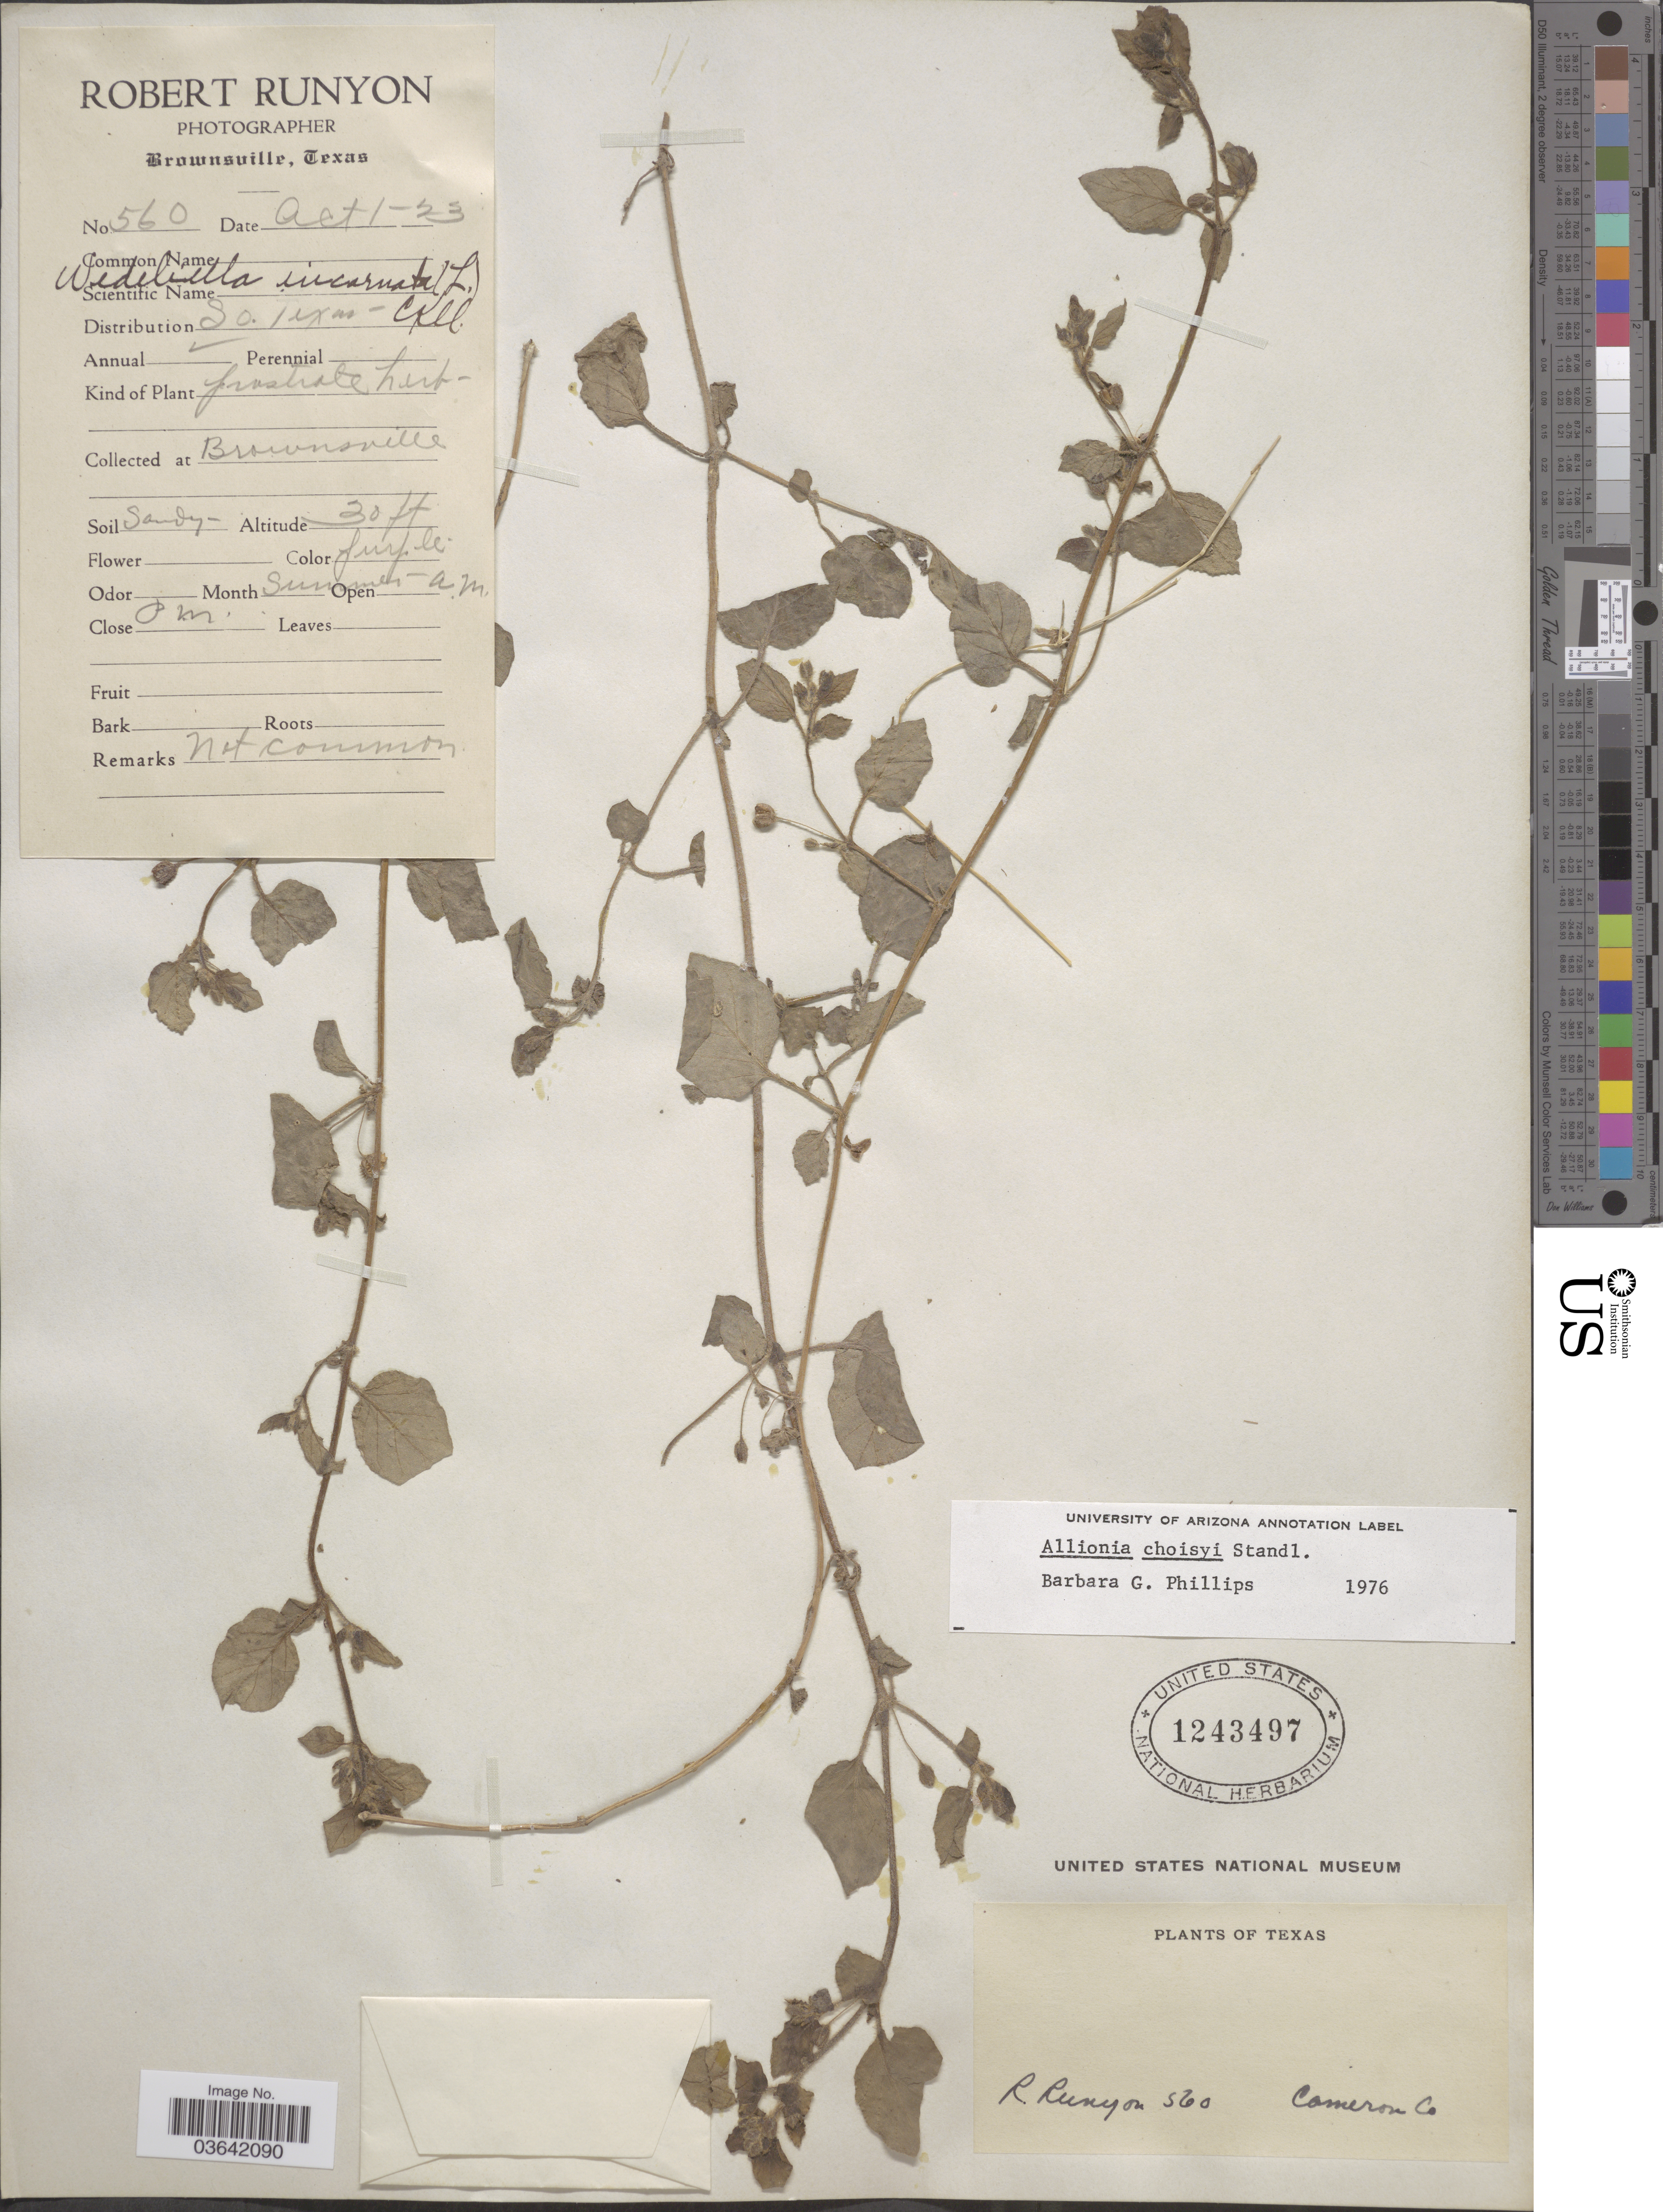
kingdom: Plantae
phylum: Tracheophyta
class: Magnoliopsida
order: Caryophyllales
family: Nyctaginaceae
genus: Allionia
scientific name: Allionia choisyi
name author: Standl.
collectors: R. Runyon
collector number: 560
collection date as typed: Transcribed d/m/y: 1/10/23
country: United States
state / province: Texas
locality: Cameron Co. Brownsville.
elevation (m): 9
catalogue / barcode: US 1243497